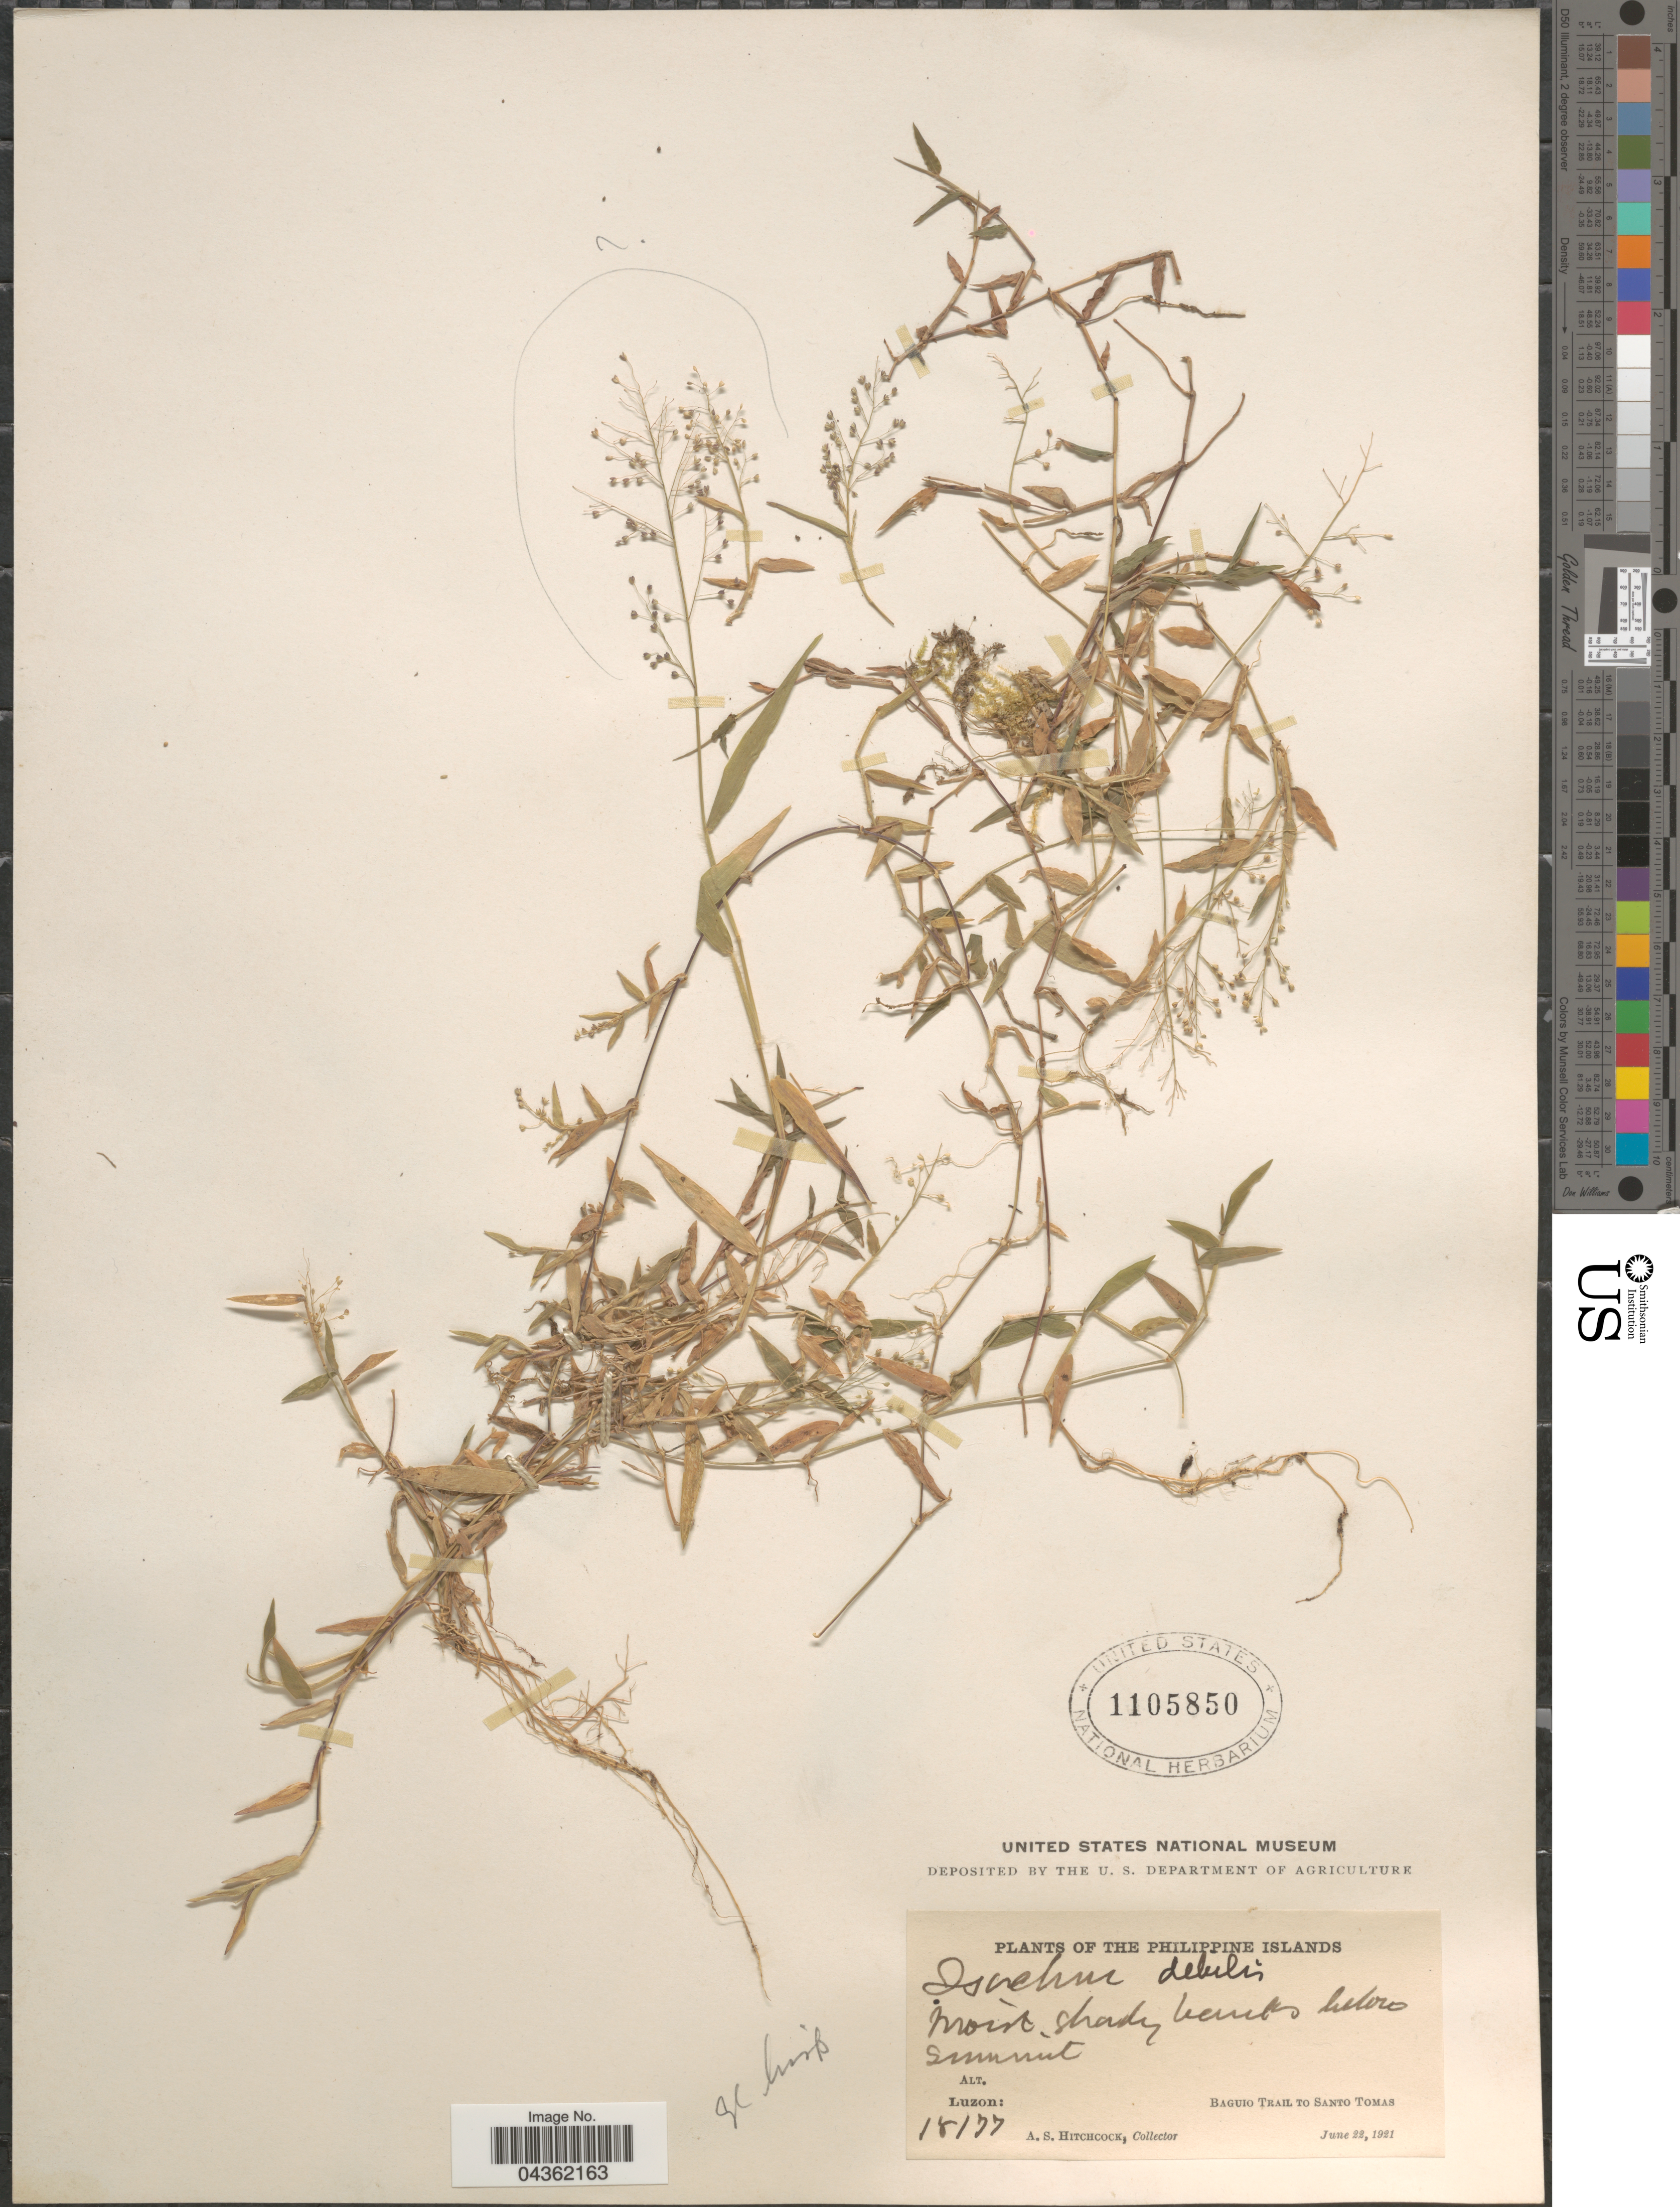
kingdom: Plantae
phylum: Tracheophyta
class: Liliopsida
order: Poales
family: Poaceae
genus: Isachne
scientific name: Isachne myosotis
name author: Nees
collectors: A. S. Hitchcock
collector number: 18177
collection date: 1921-06-22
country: Philippines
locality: Luzon: Baguio Trail to Santo Tomas.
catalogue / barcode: US 1105850